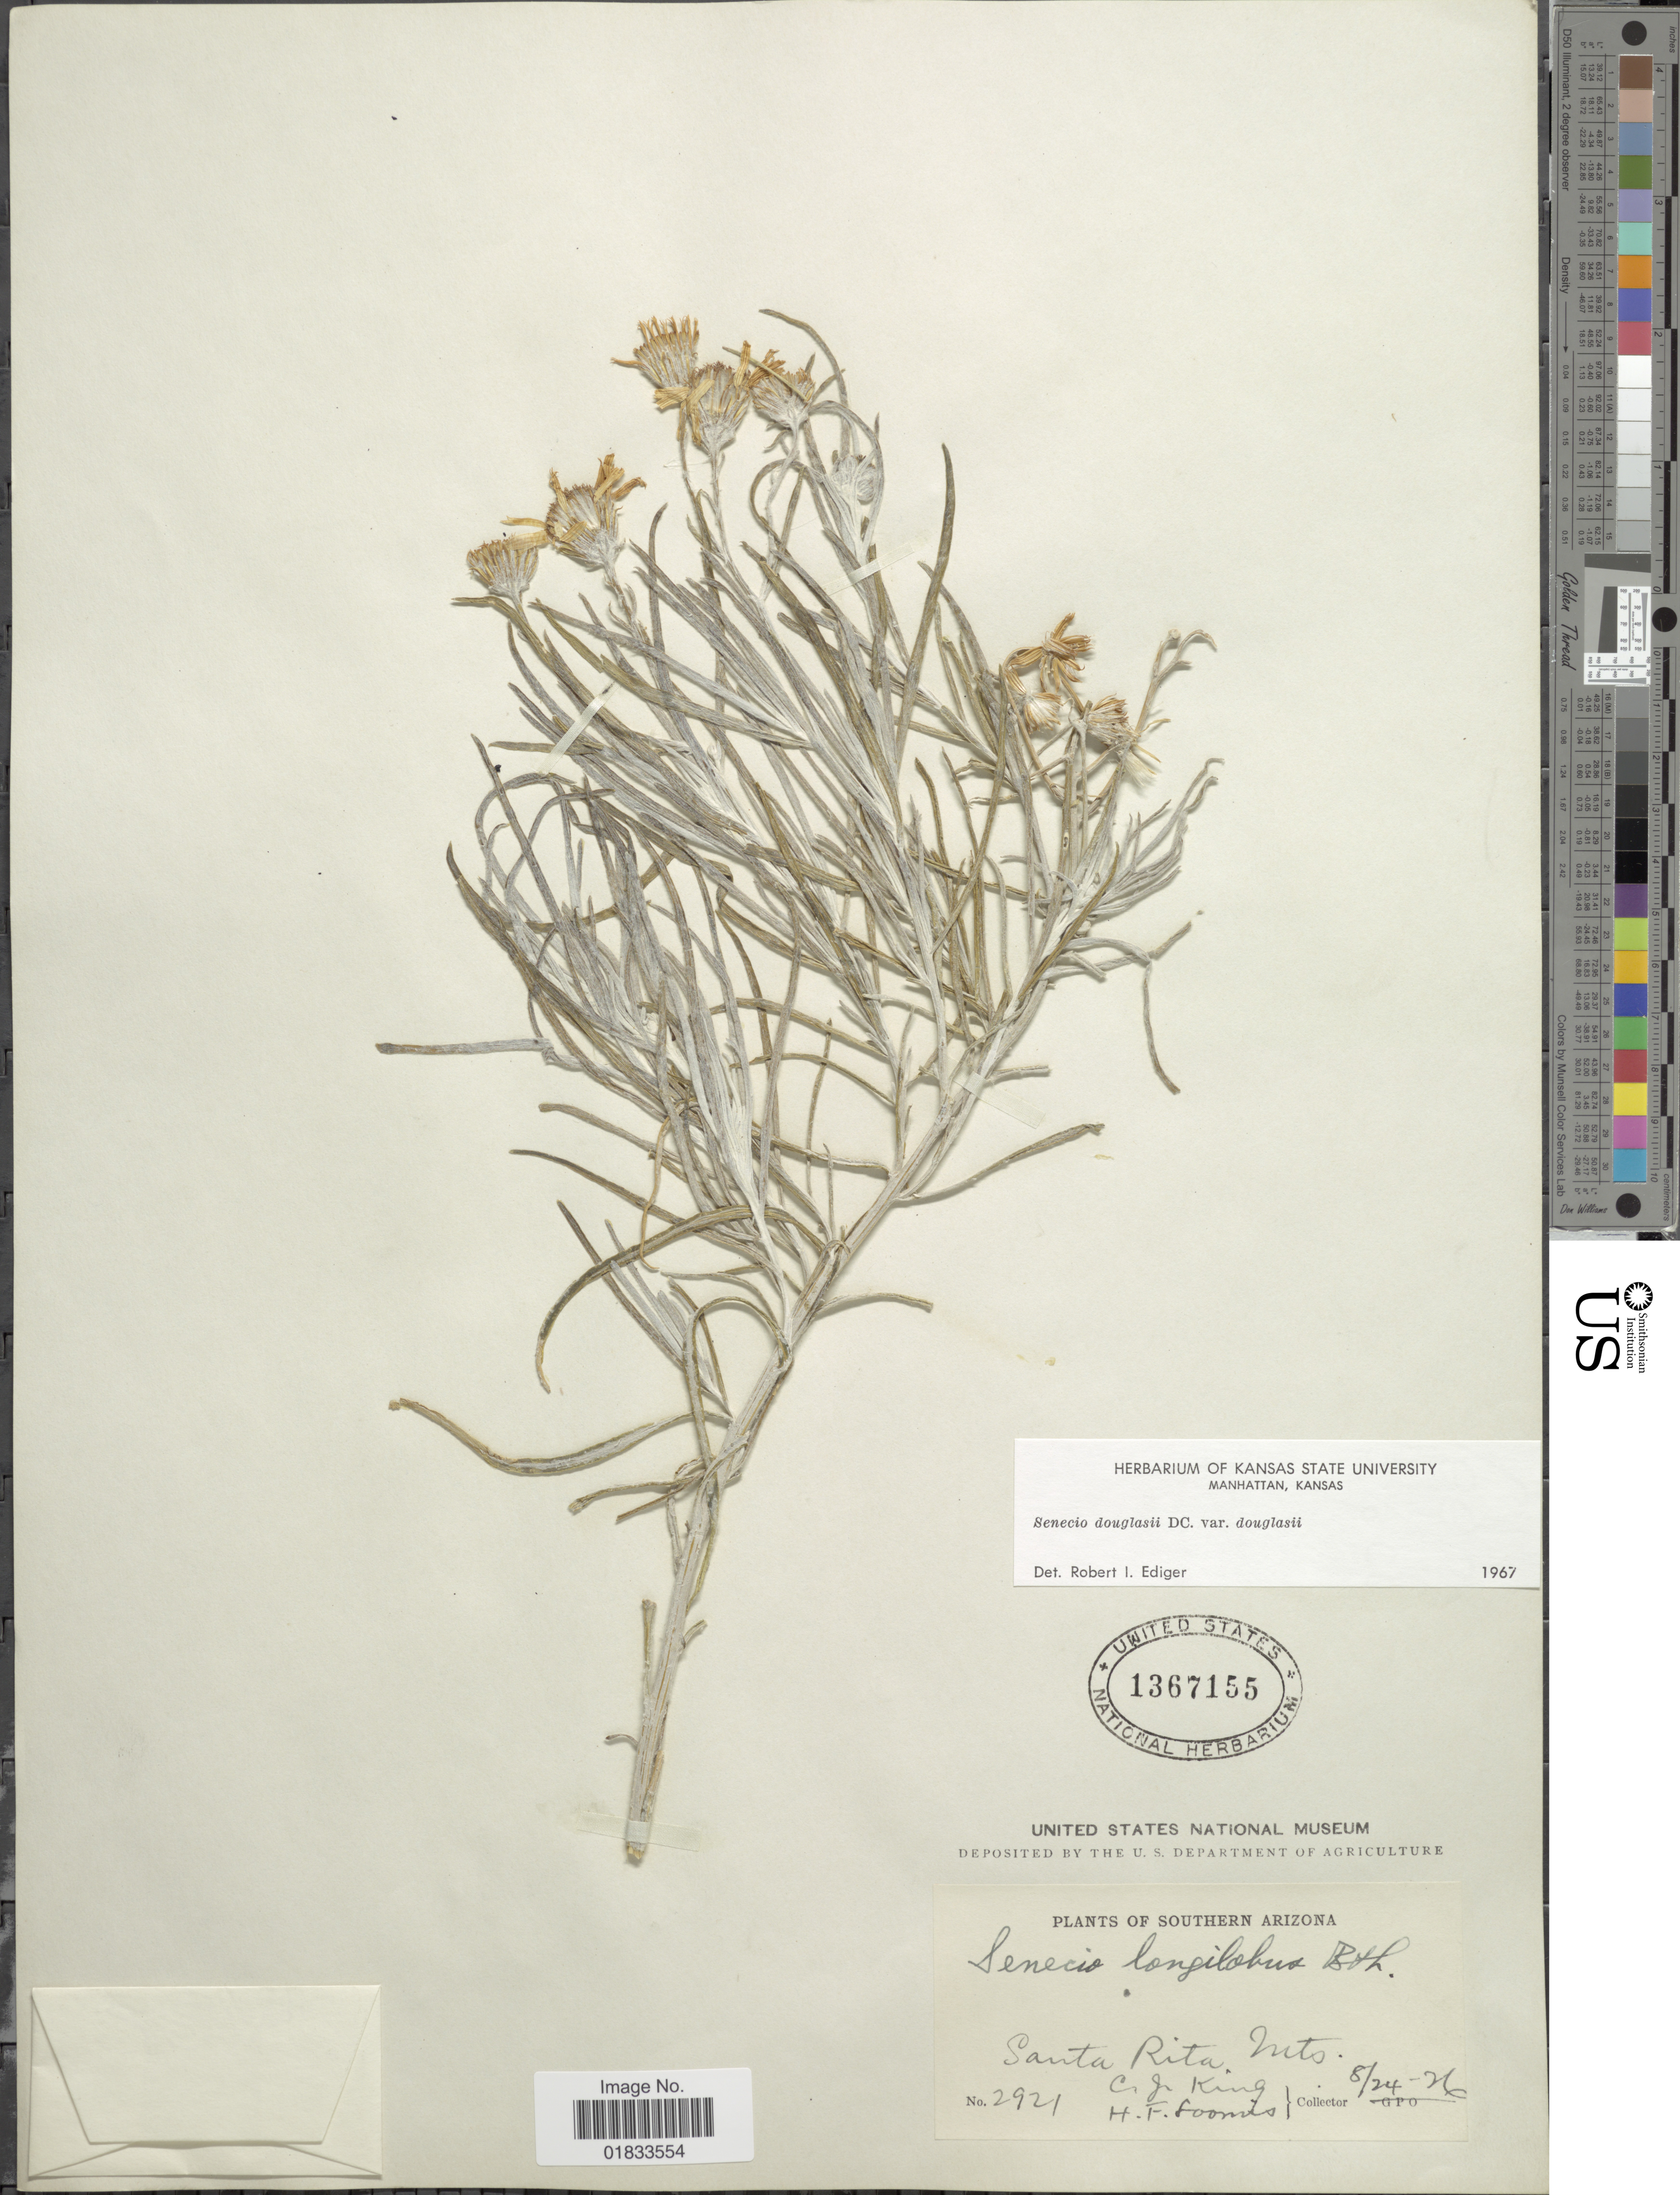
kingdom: Plantae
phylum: Tracheophyta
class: Magnoliopsida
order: Asterales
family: Asteraceae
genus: Senecio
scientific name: Senecio flaccidus var. douglasii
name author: (DC.) B.L. Turner & T.M. Barkley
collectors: C. J. King & H. F. Loomis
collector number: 2921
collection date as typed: Transcribed d/m/y: 24/8/26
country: United States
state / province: Arizona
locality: Southern Arizona, Santa Rita Mts.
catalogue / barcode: US 1367155